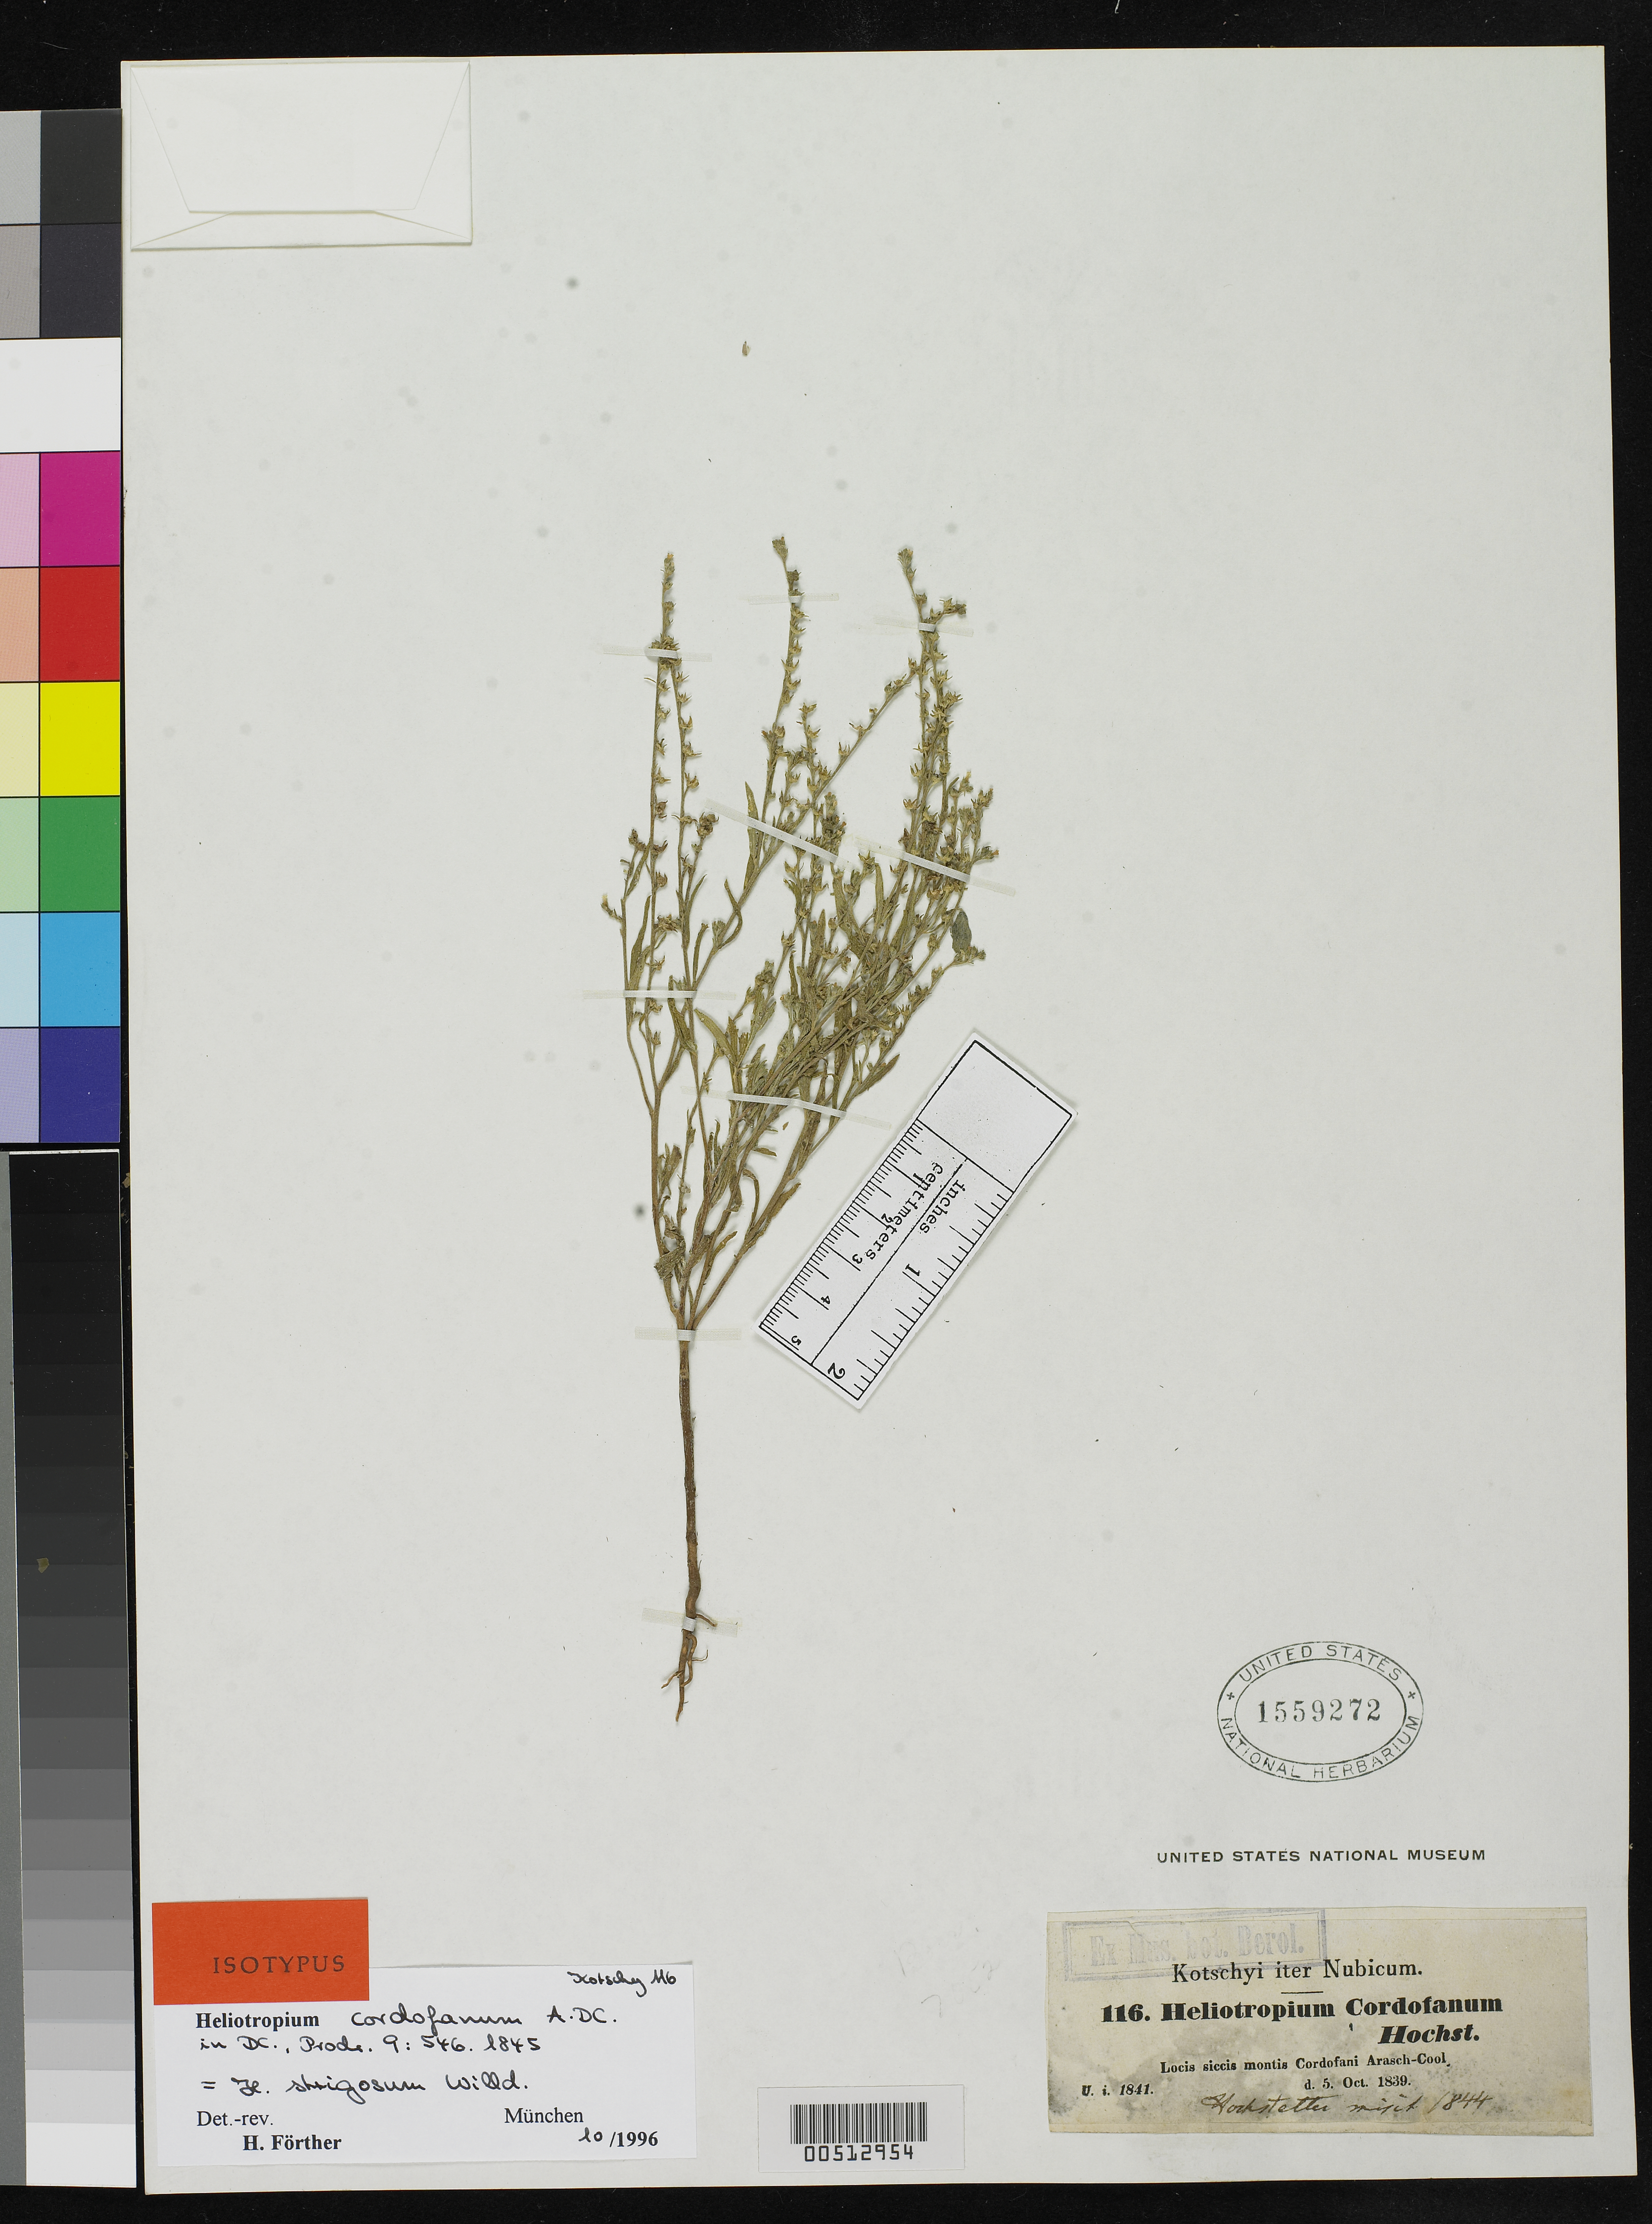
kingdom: Plantae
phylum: Tracheophyta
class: Magnoliopsida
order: Boraginales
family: Heliotropiaceae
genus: Heliotropium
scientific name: Heliotropium cordofanum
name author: A. DC. in DC.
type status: Isosyntype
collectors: K. G. Kotschy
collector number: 116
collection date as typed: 05 Oct 1839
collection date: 1839-10-05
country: Sudan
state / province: An Nīl al Ābyaḍ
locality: Locis Siccis Montis Cordofani Arasch-Cool.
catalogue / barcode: US 1559272